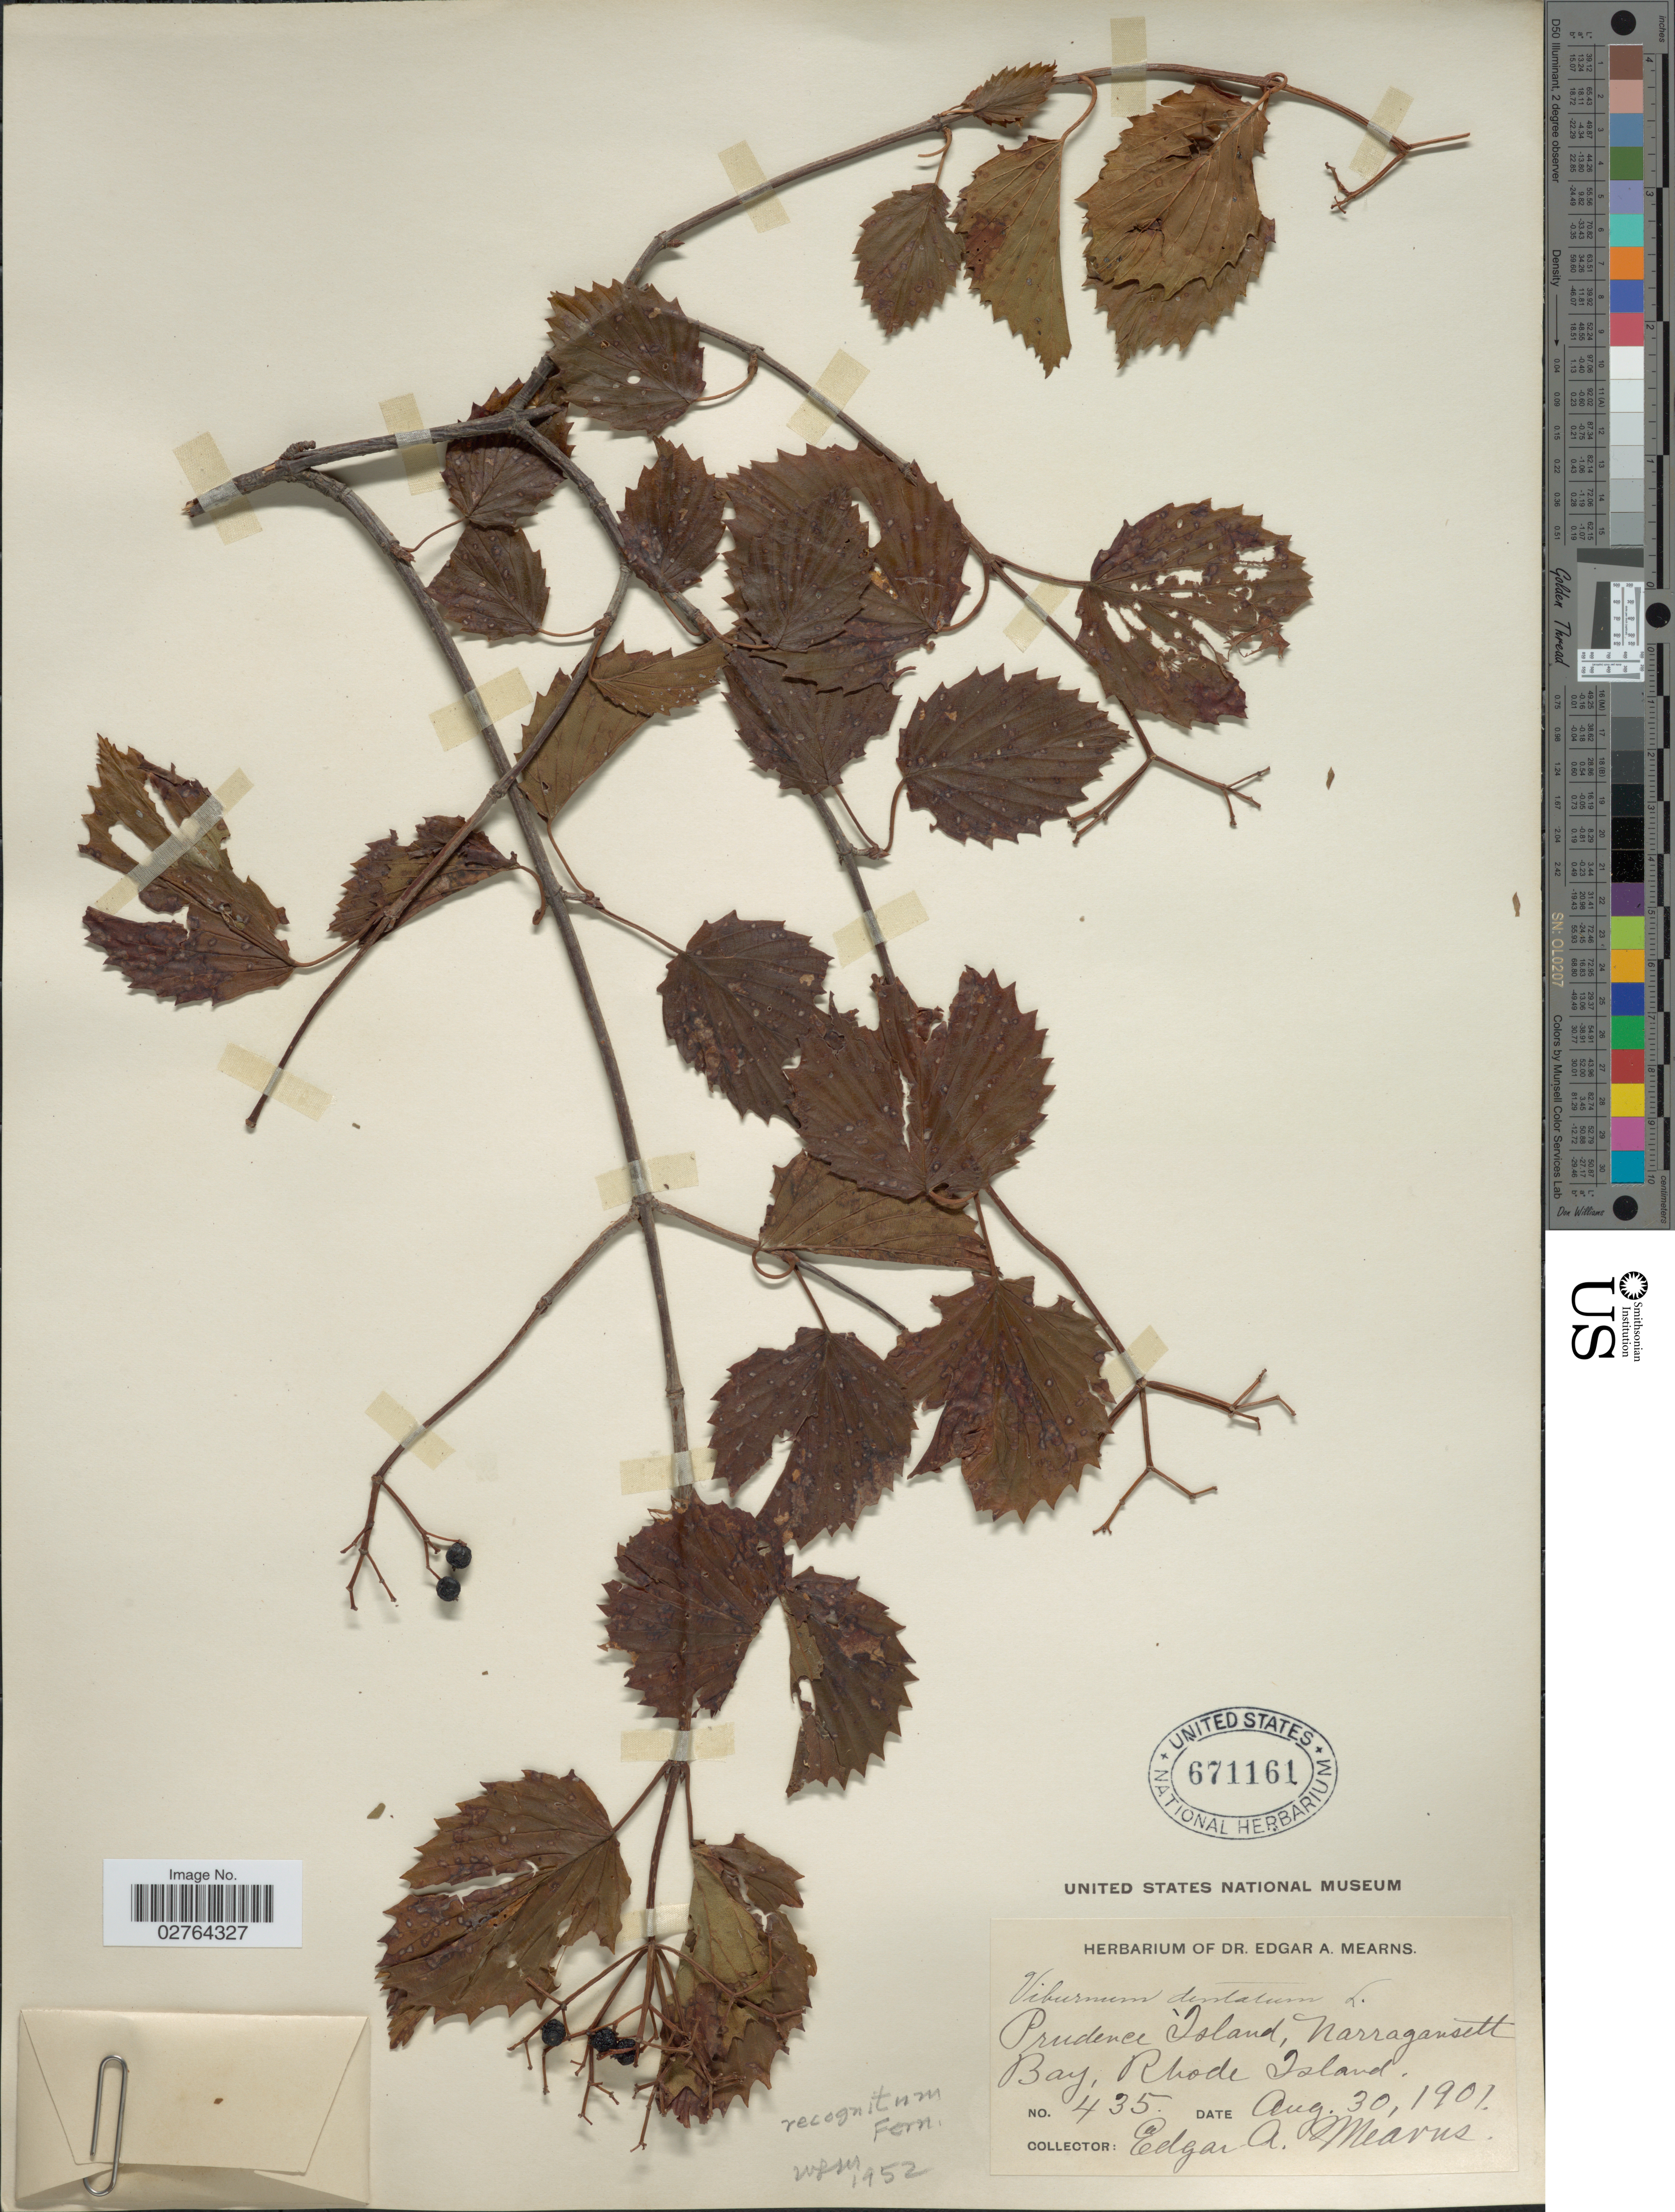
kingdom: Plantae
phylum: Tracheophyta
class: Magnoliopsida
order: Dipsacales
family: Viburnaceae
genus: Viburnum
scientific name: Viburnum recognitum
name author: Fernald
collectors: E. A. Mearns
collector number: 435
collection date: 1901-08-30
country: United States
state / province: Rhode Island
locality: Prudence Island, Narragansett Bay.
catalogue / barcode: US 671161